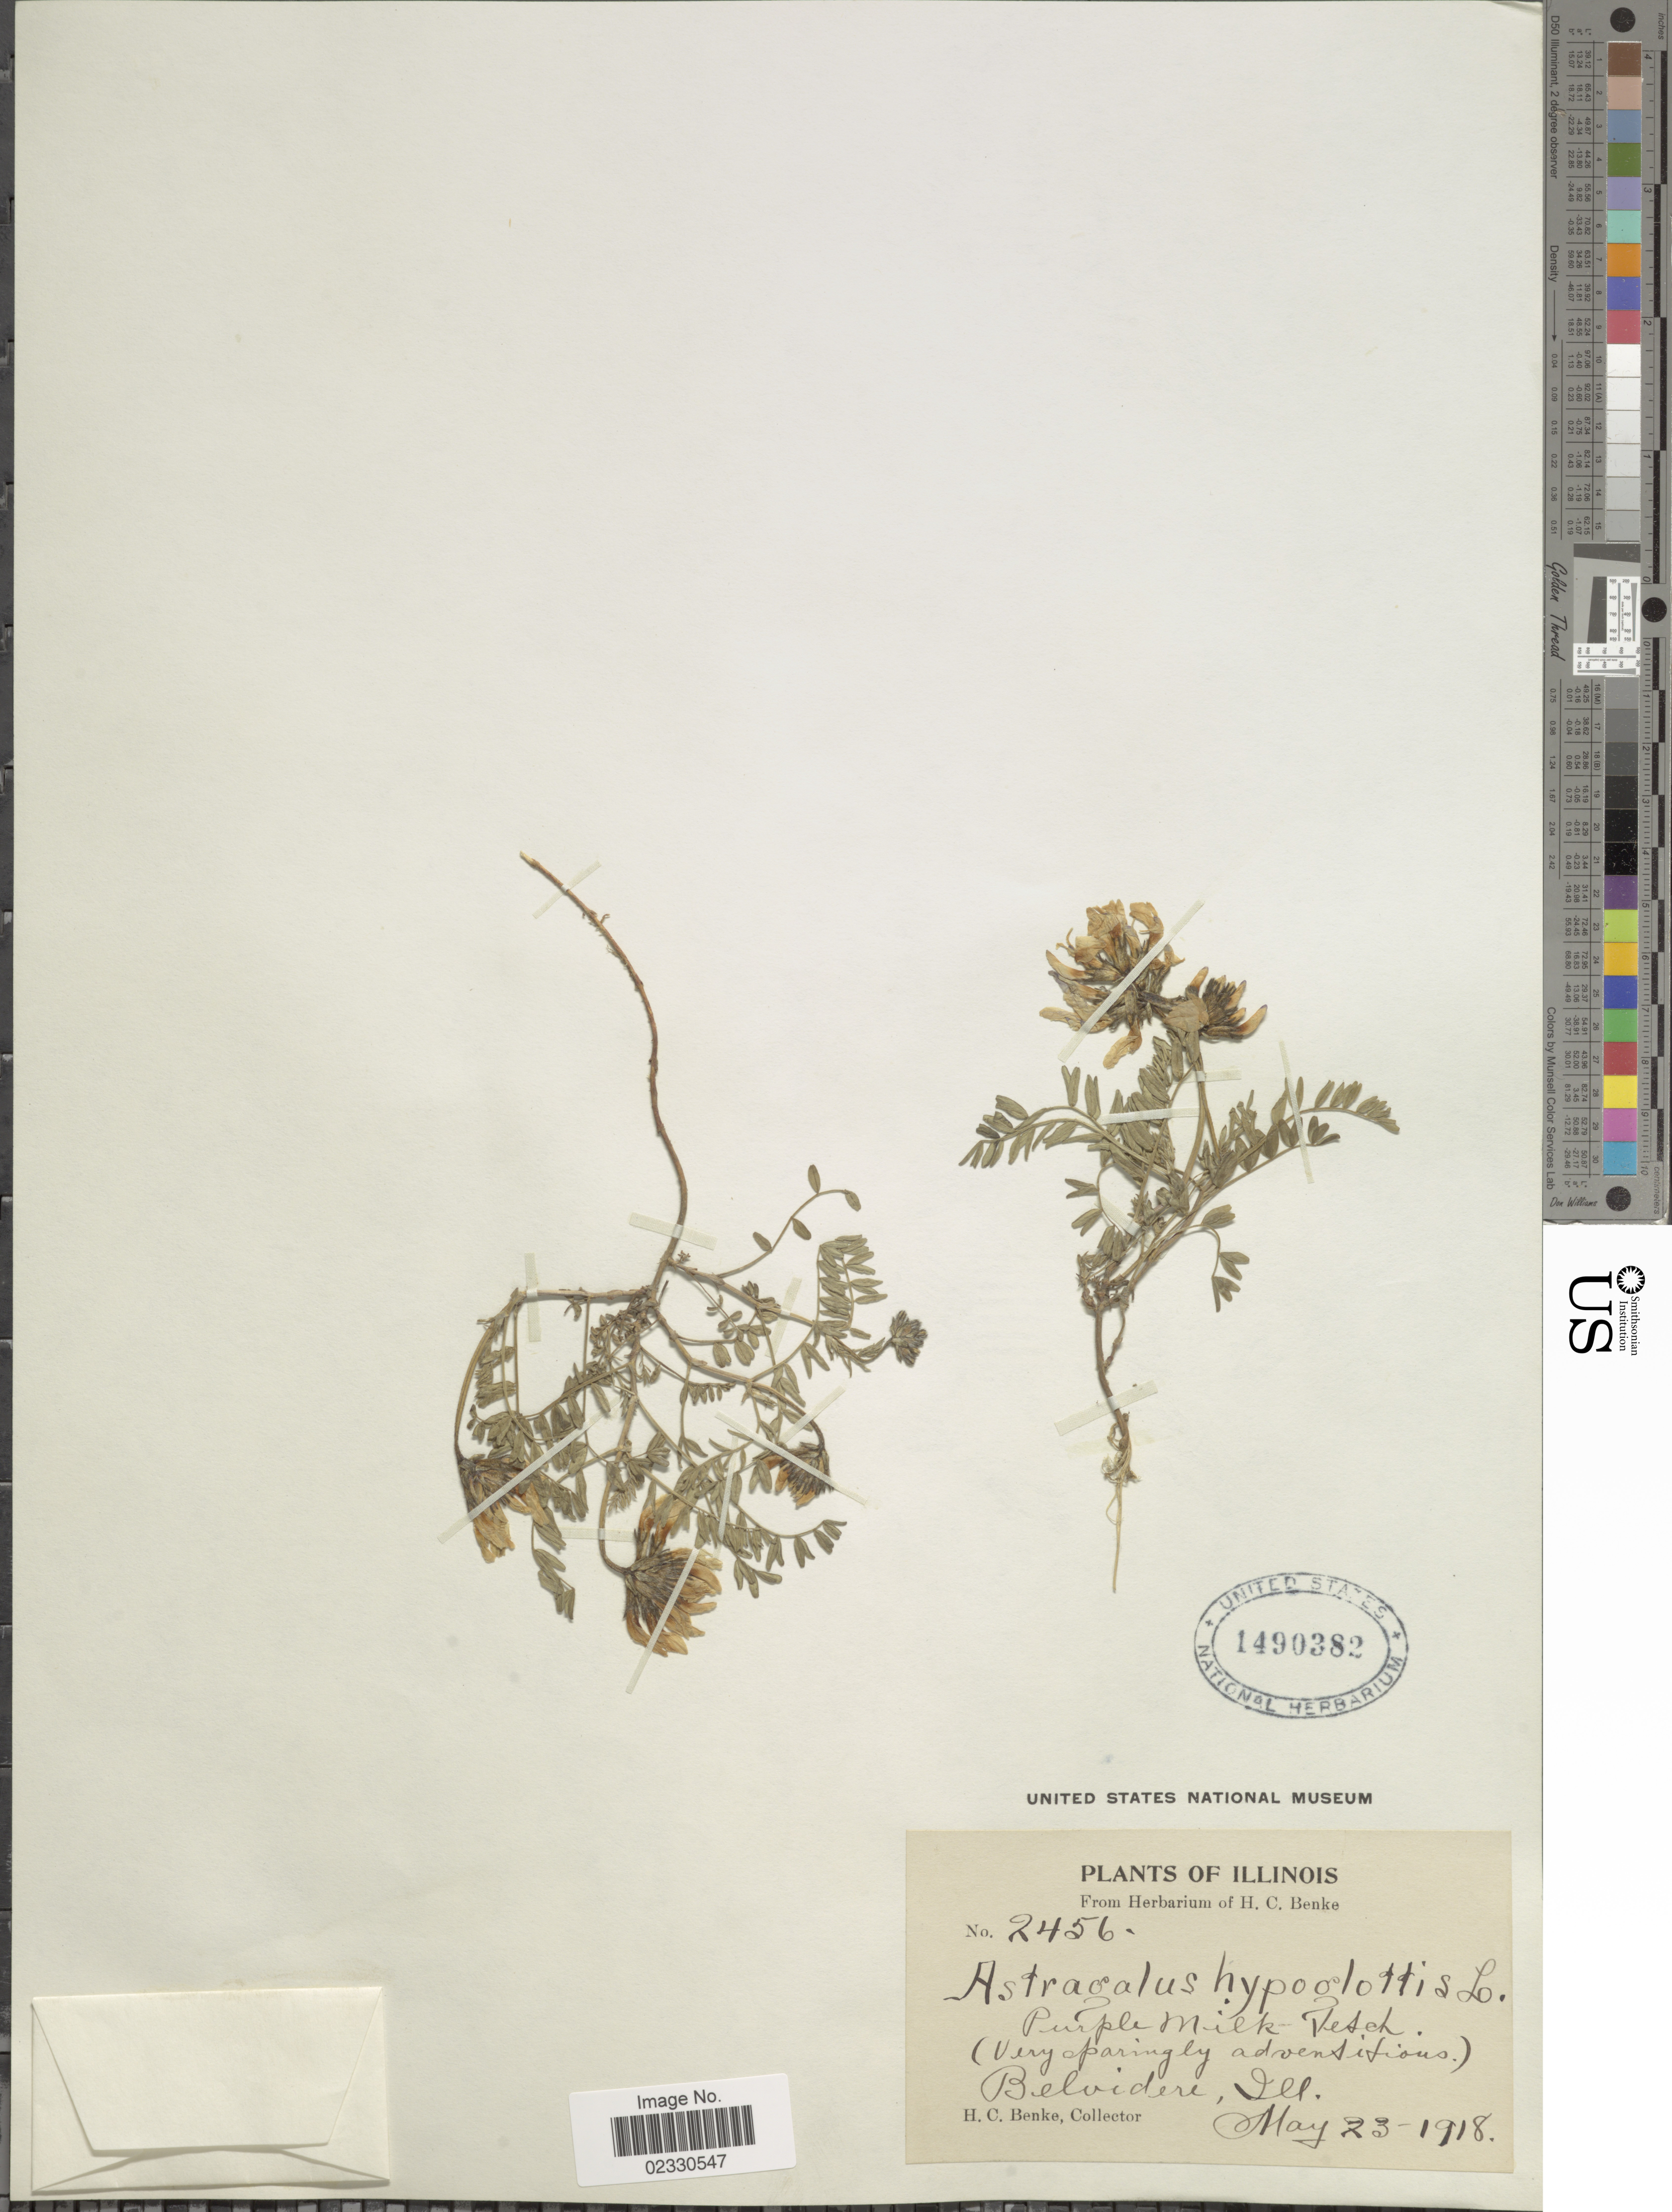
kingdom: Plantae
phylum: Tracheophyta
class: Magnoliopsida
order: Fabales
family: Fabaceae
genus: Astragalus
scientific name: Astragalus dasyglottis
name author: DC.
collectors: H. Benke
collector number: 22456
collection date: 1918-05-23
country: United States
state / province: Illinois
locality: Purple Milk Tesch, Belvidere, Ill.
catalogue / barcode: US 1490382